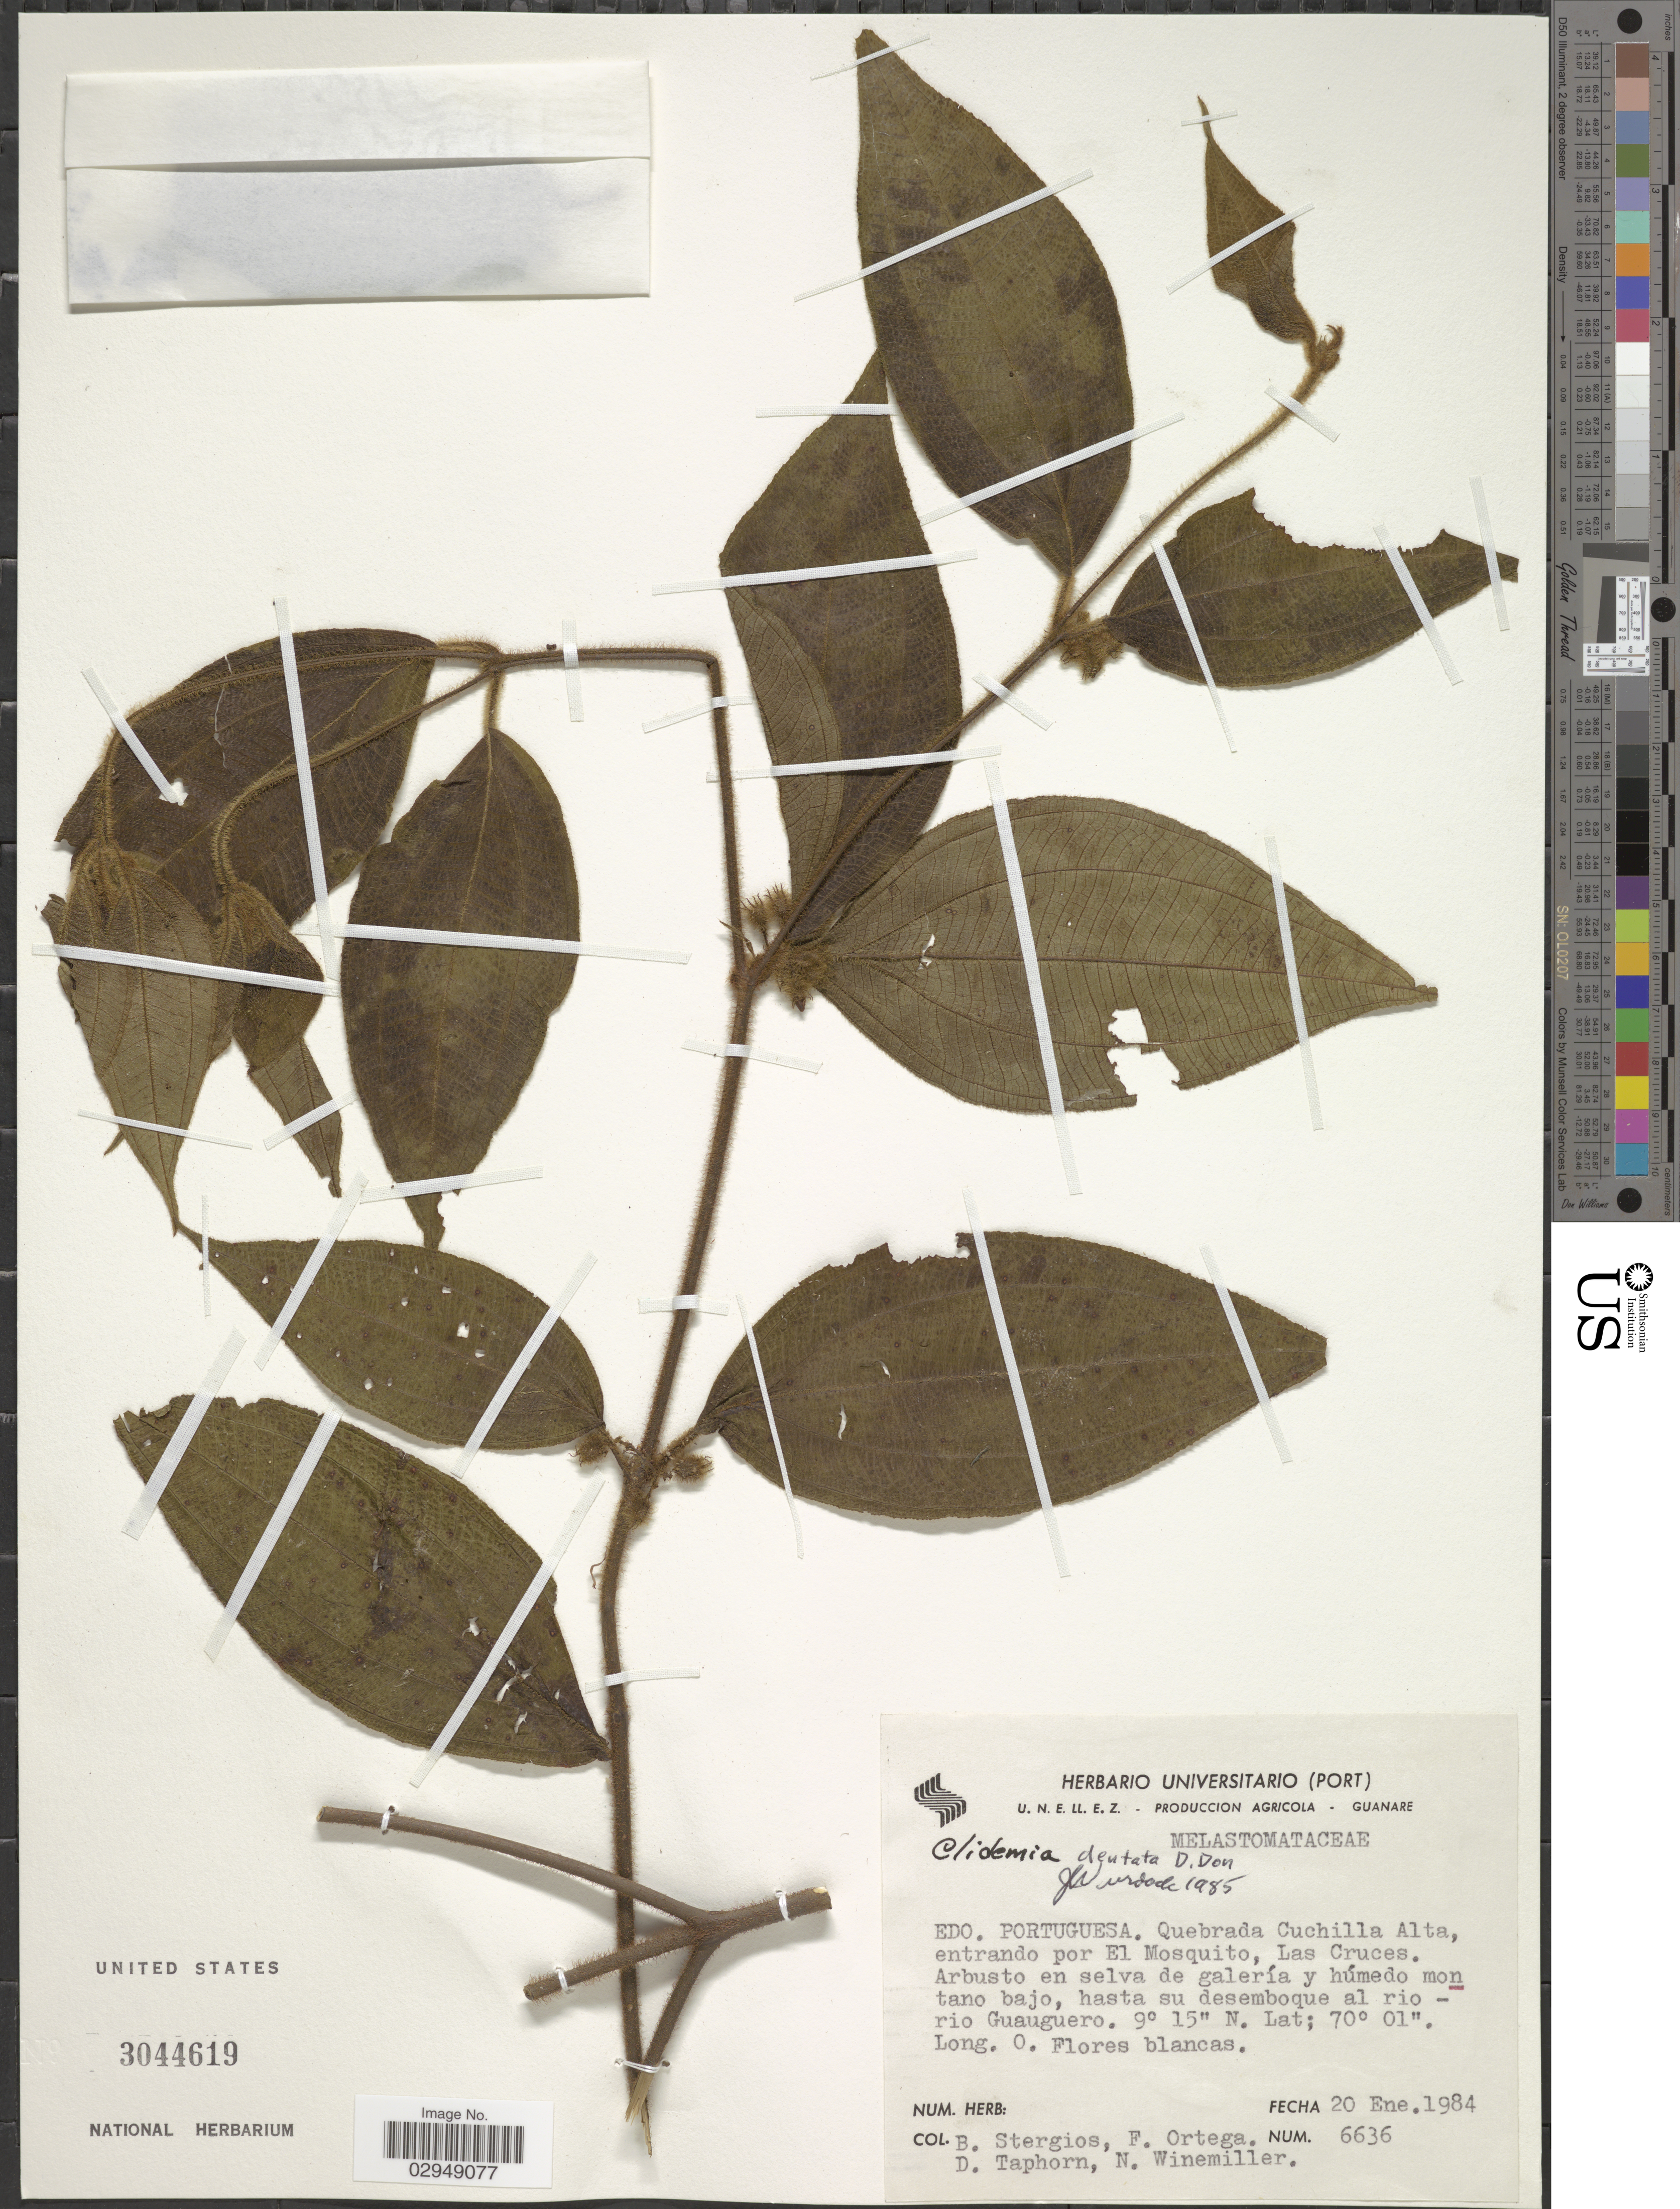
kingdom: Plantae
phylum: Tracheophyta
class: Magnoliopsida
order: Myrtales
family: Melastomataceae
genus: Clidemia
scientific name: Clidemia dentata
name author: D. Don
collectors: B. G. Stergios, F. J. Ortega, D. Taphorn & N. Winemillér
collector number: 6636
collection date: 1984-01-20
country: Venezuela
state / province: Portuguesa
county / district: Sucre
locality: Quebrada Cuchilla Alta, entrance to El Mosquito, Las Cruces, río Guaguero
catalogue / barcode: US 3044619